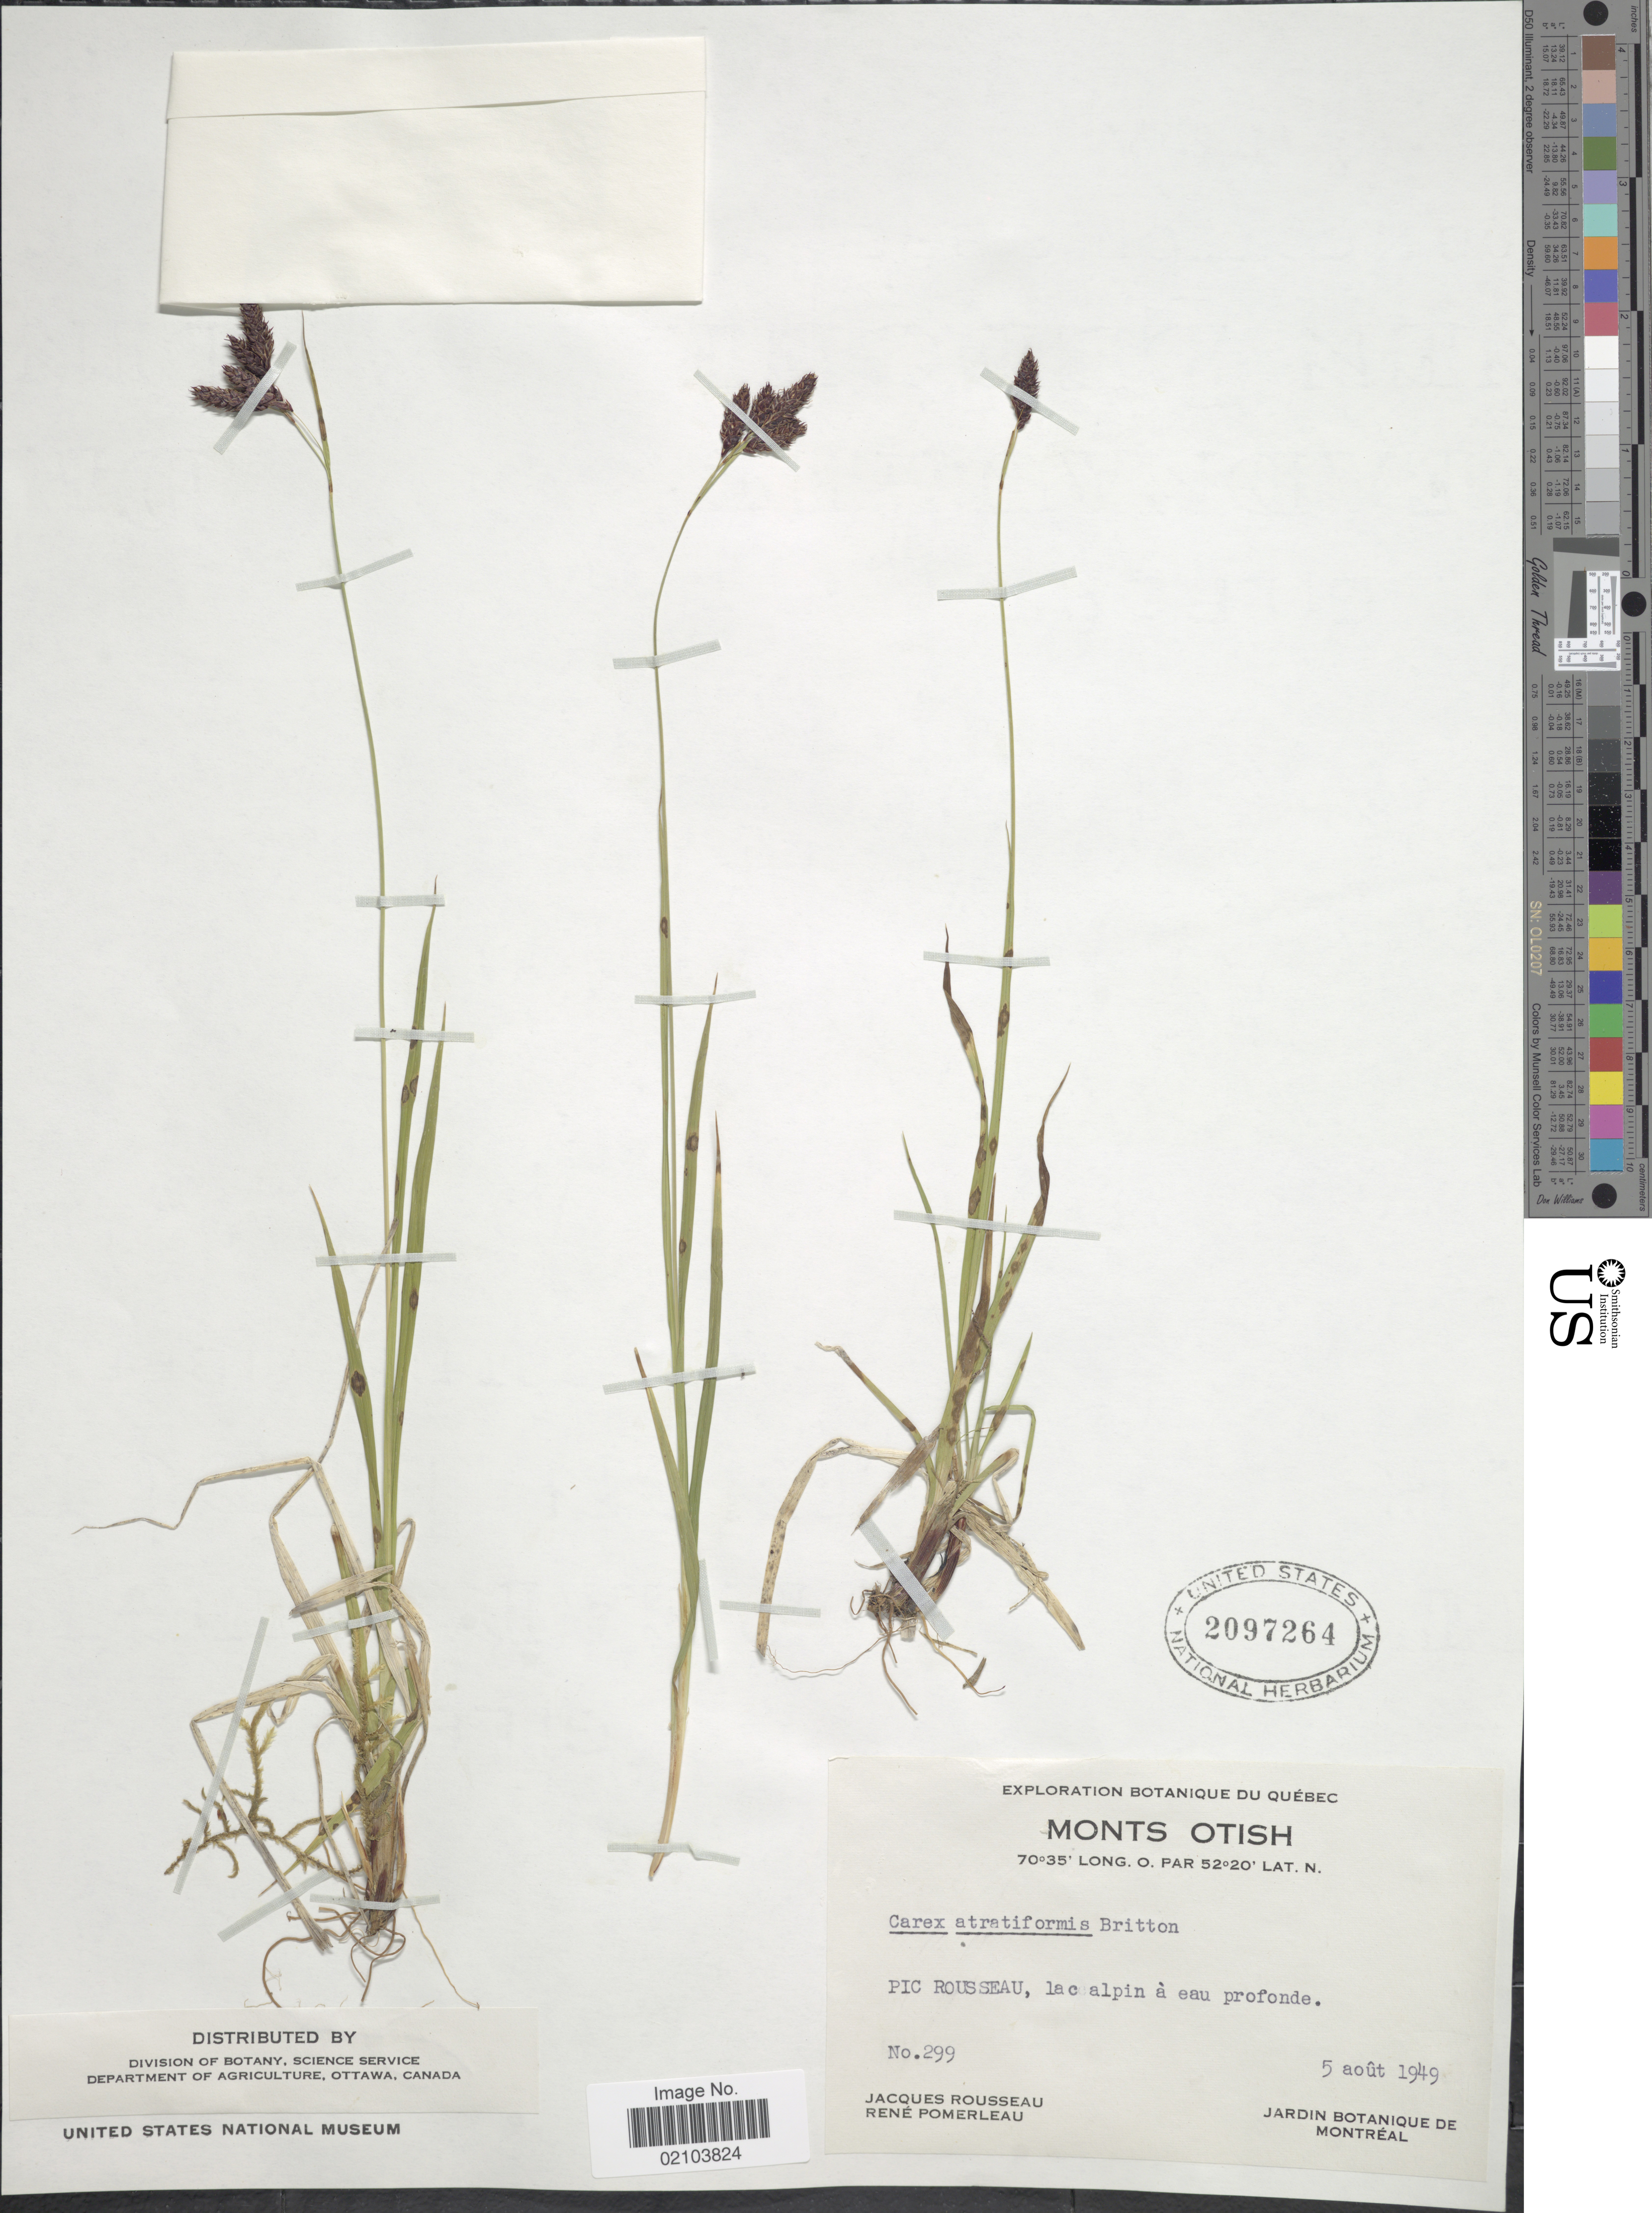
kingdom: Plantae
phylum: Tracheophyta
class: Liliopsida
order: Poales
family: Cyperaceae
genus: Carex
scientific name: Carex atratiformis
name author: Britton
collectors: J. Rousseau & R. Pomerleau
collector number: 299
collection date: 1949-08-05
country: Canada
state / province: Quebec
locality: Mont Otish. Pic Rousseau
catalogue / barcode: US 2097264